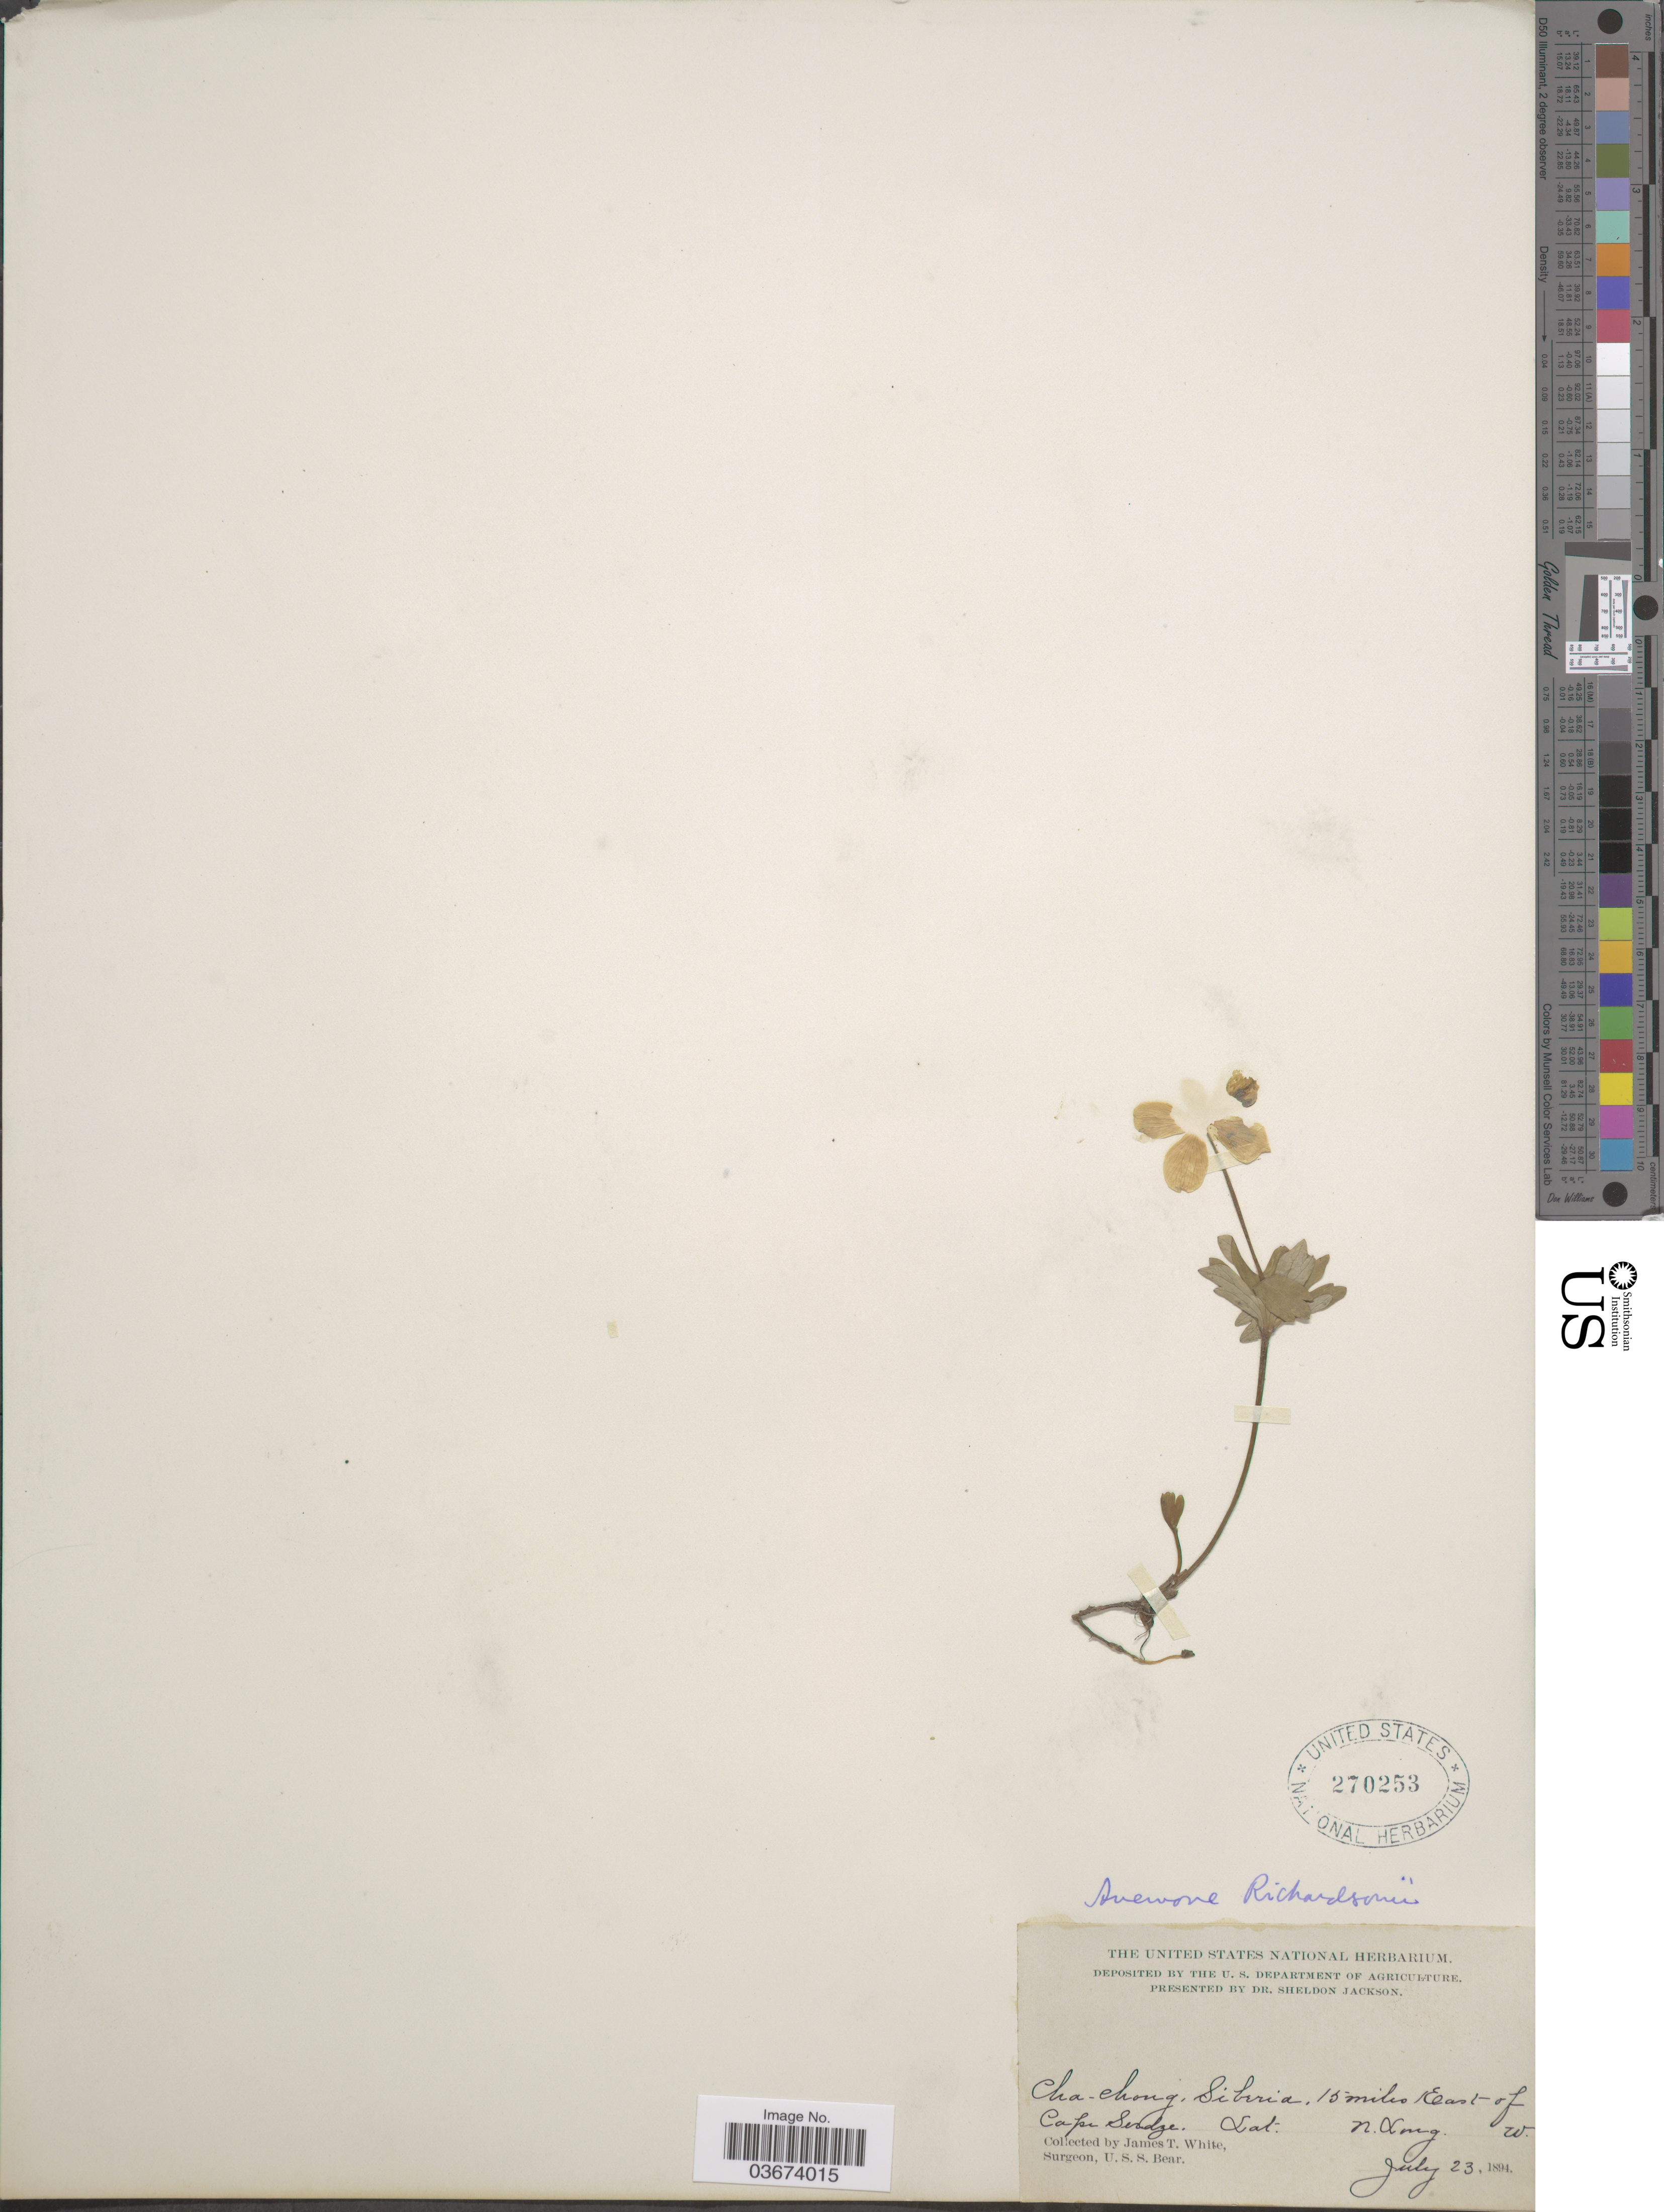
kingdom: Plantae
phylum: Tracheophyta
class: Magnoliopsida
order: Ranunculales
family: Ranunculaceae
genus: Anemone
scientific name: Anemone richardsonii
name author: Hook.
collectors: J. T. White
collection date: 1894-07-23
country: Russian Federation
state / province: Chukotka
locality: Cha-chong, Siberia, 15 miles East of Cape Serdze.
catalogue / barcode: US 270253